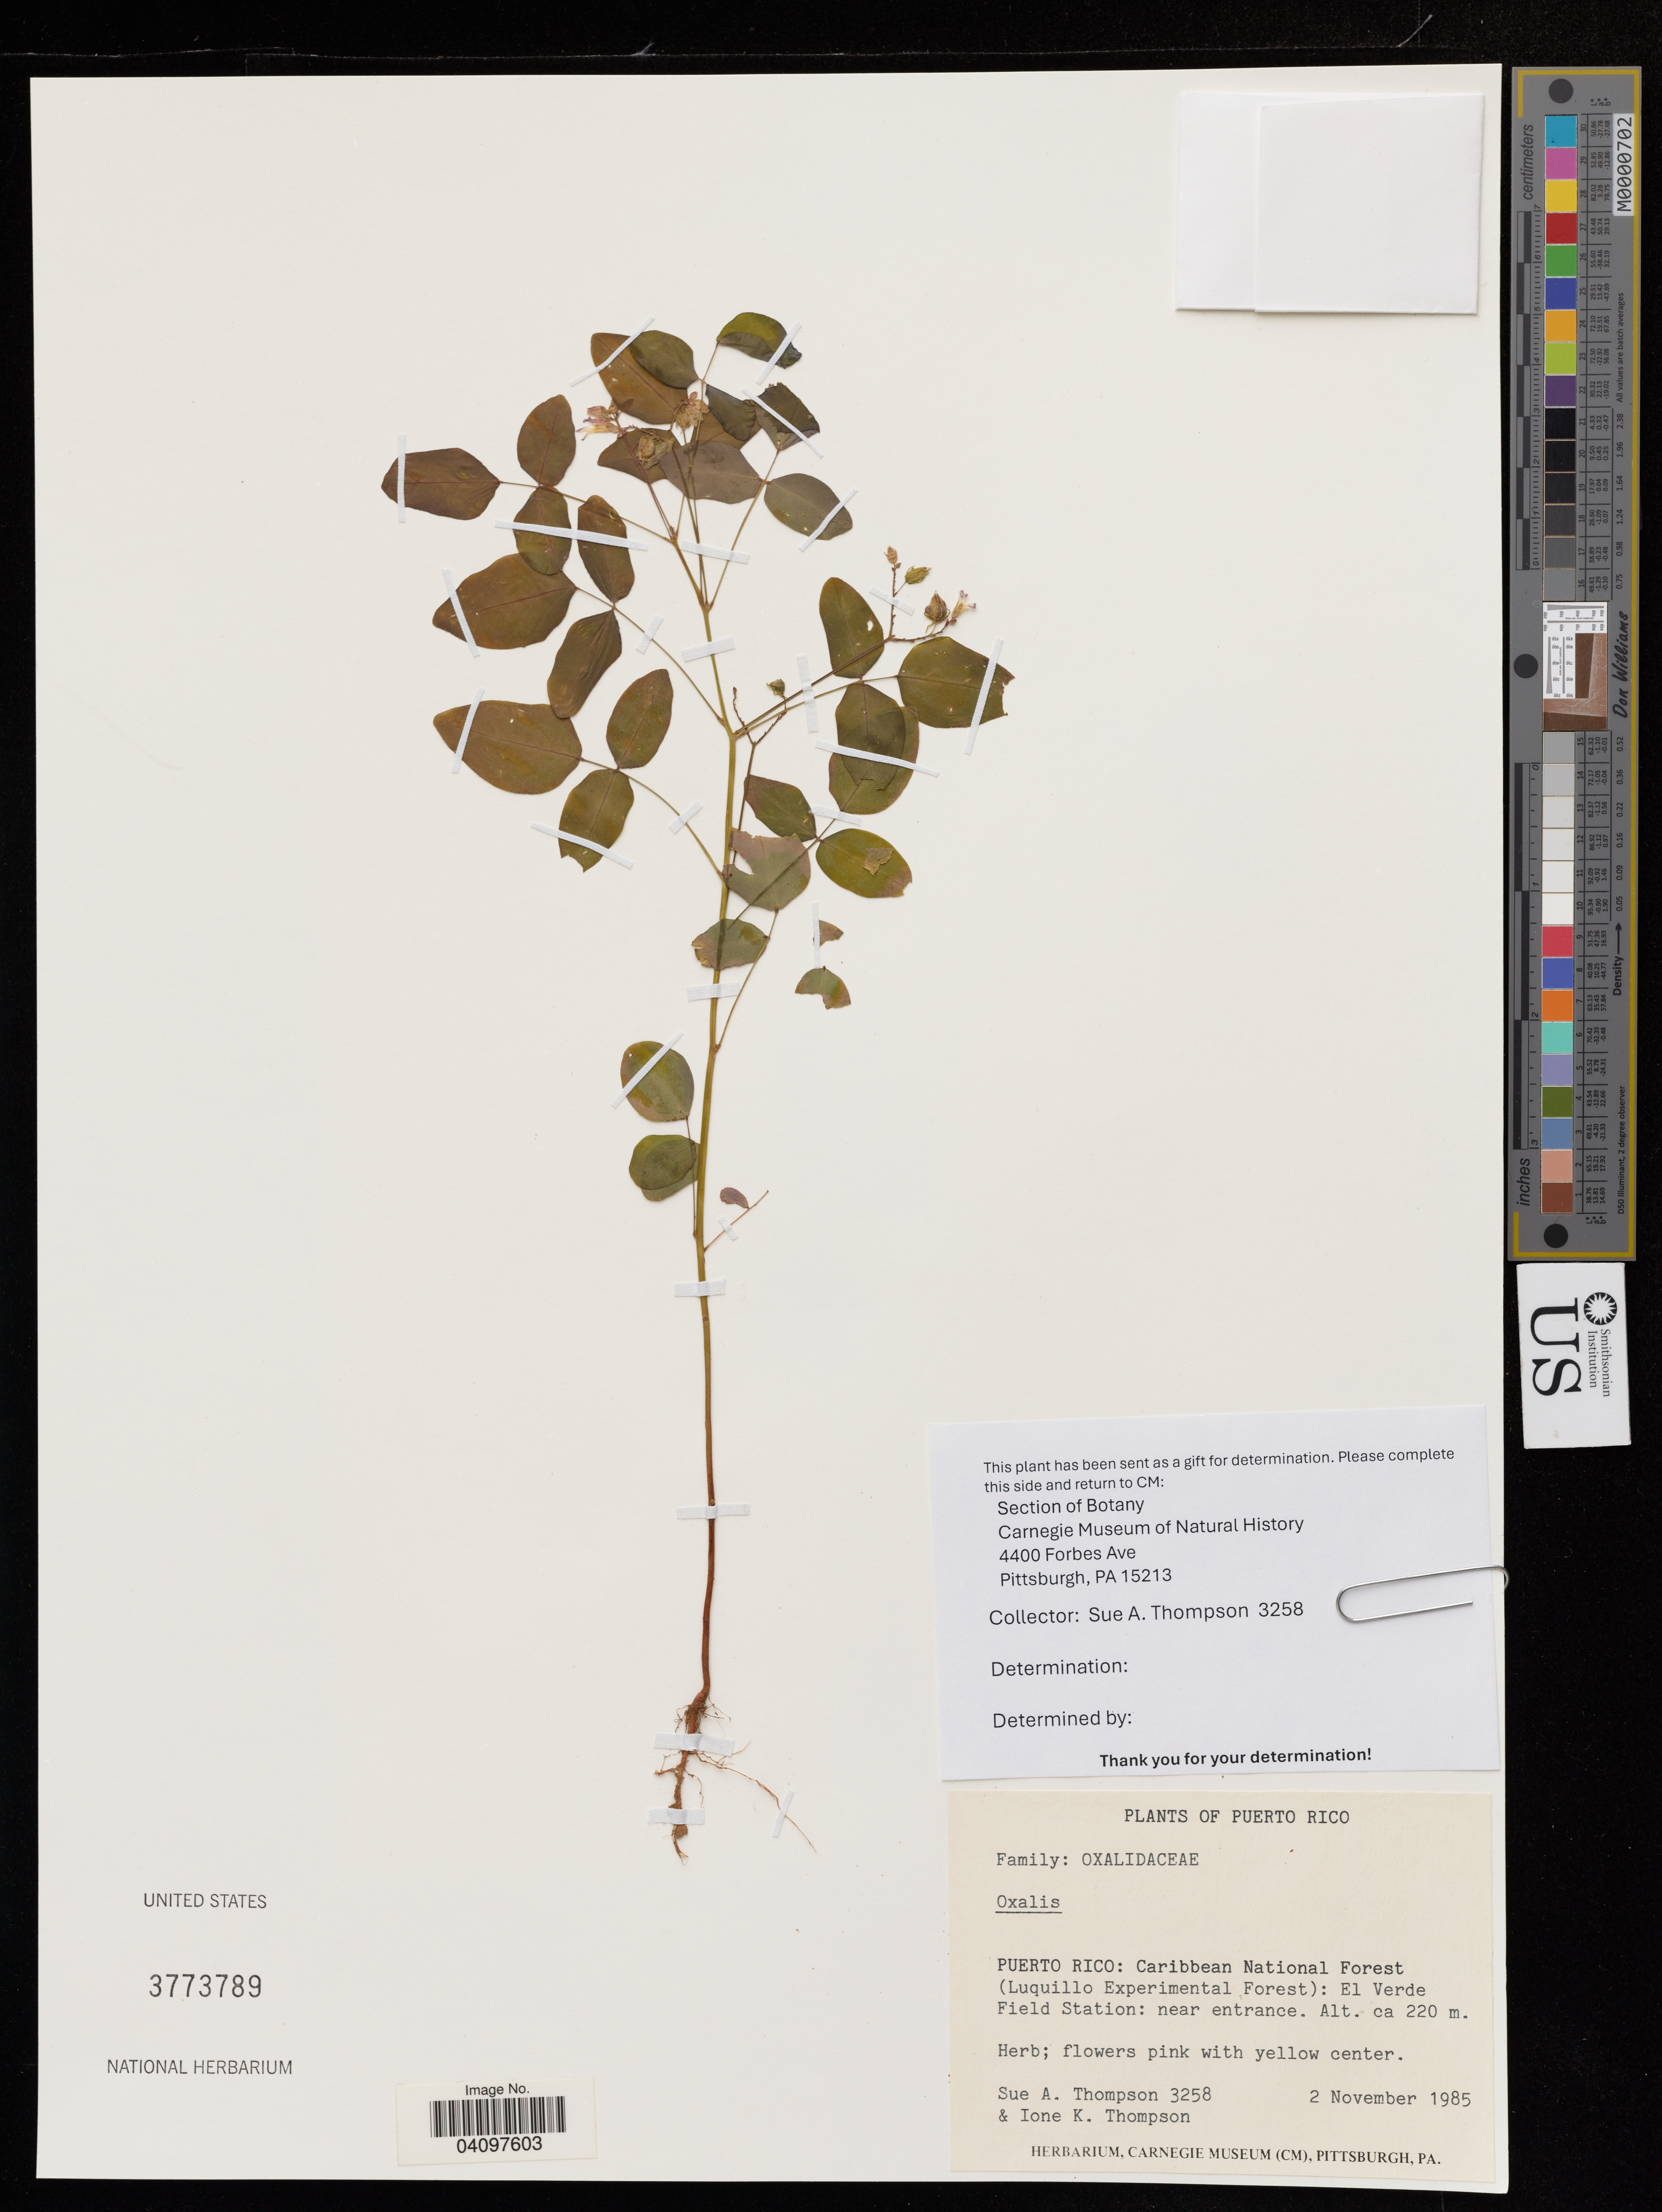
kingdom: Plantae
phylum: Tracheophyta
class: Magnoliopsida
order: Oxalidales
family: Oxalidaceae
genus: Oxalis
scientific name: Oxalis sp.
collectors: S. A. Thompson & I. Thompson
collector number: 3258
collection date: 1985-11-02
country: Puerto Rico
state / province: Luquillo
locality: Caribbean National Forest (Luquillo Experimental Forest): El Verde Field Station: near entrance.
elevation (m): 220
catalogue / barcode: US 3773789